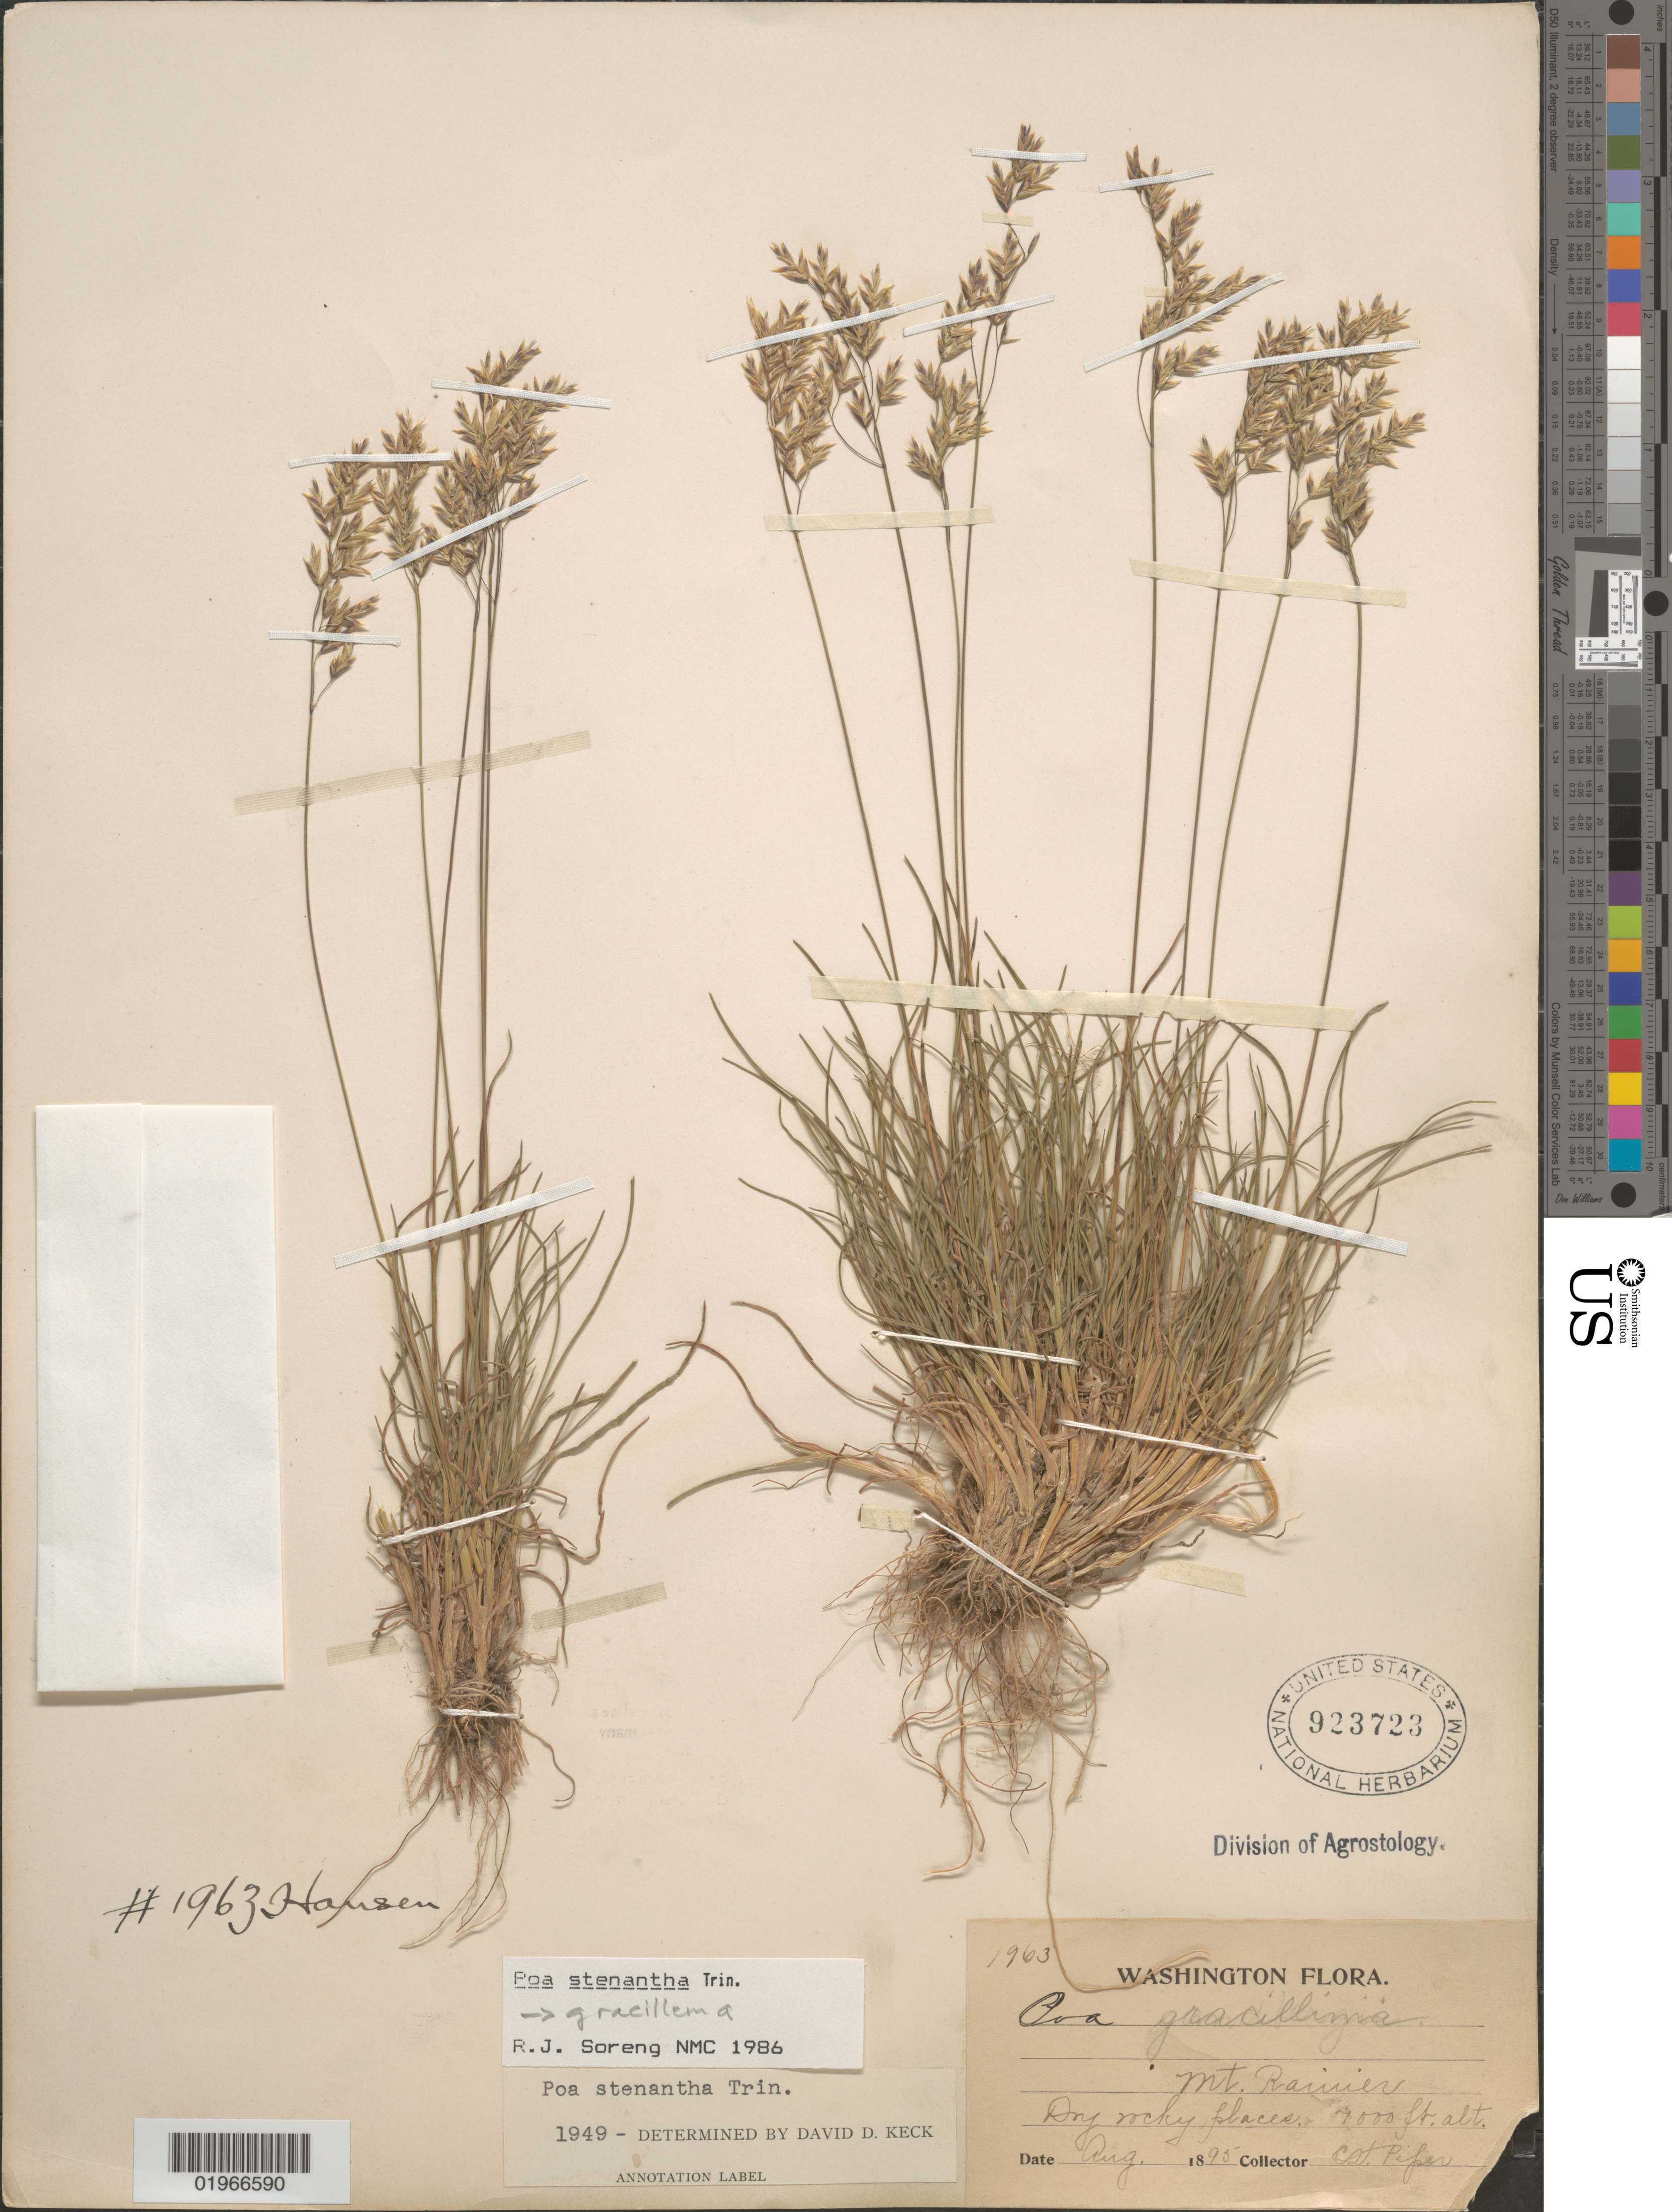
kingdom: Plantae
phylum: Tracheophyta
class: Liliopsida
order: Poales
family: Poaceae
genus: Poa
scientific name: Poa stenantha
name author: Trin.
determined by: Soreng, Robert J., Research Associate (BOT), Smithsonian Institution - National Museum of Natural History (UNITED STATES)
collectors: Hansen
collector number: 1963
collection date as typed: Aug. 1895 (cataloger C.V. Piper)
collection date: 1895-08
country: United States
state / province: Washington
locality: Mt. Rainier.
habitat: Dry rocky places.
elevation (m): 2134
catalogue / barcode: US 923723